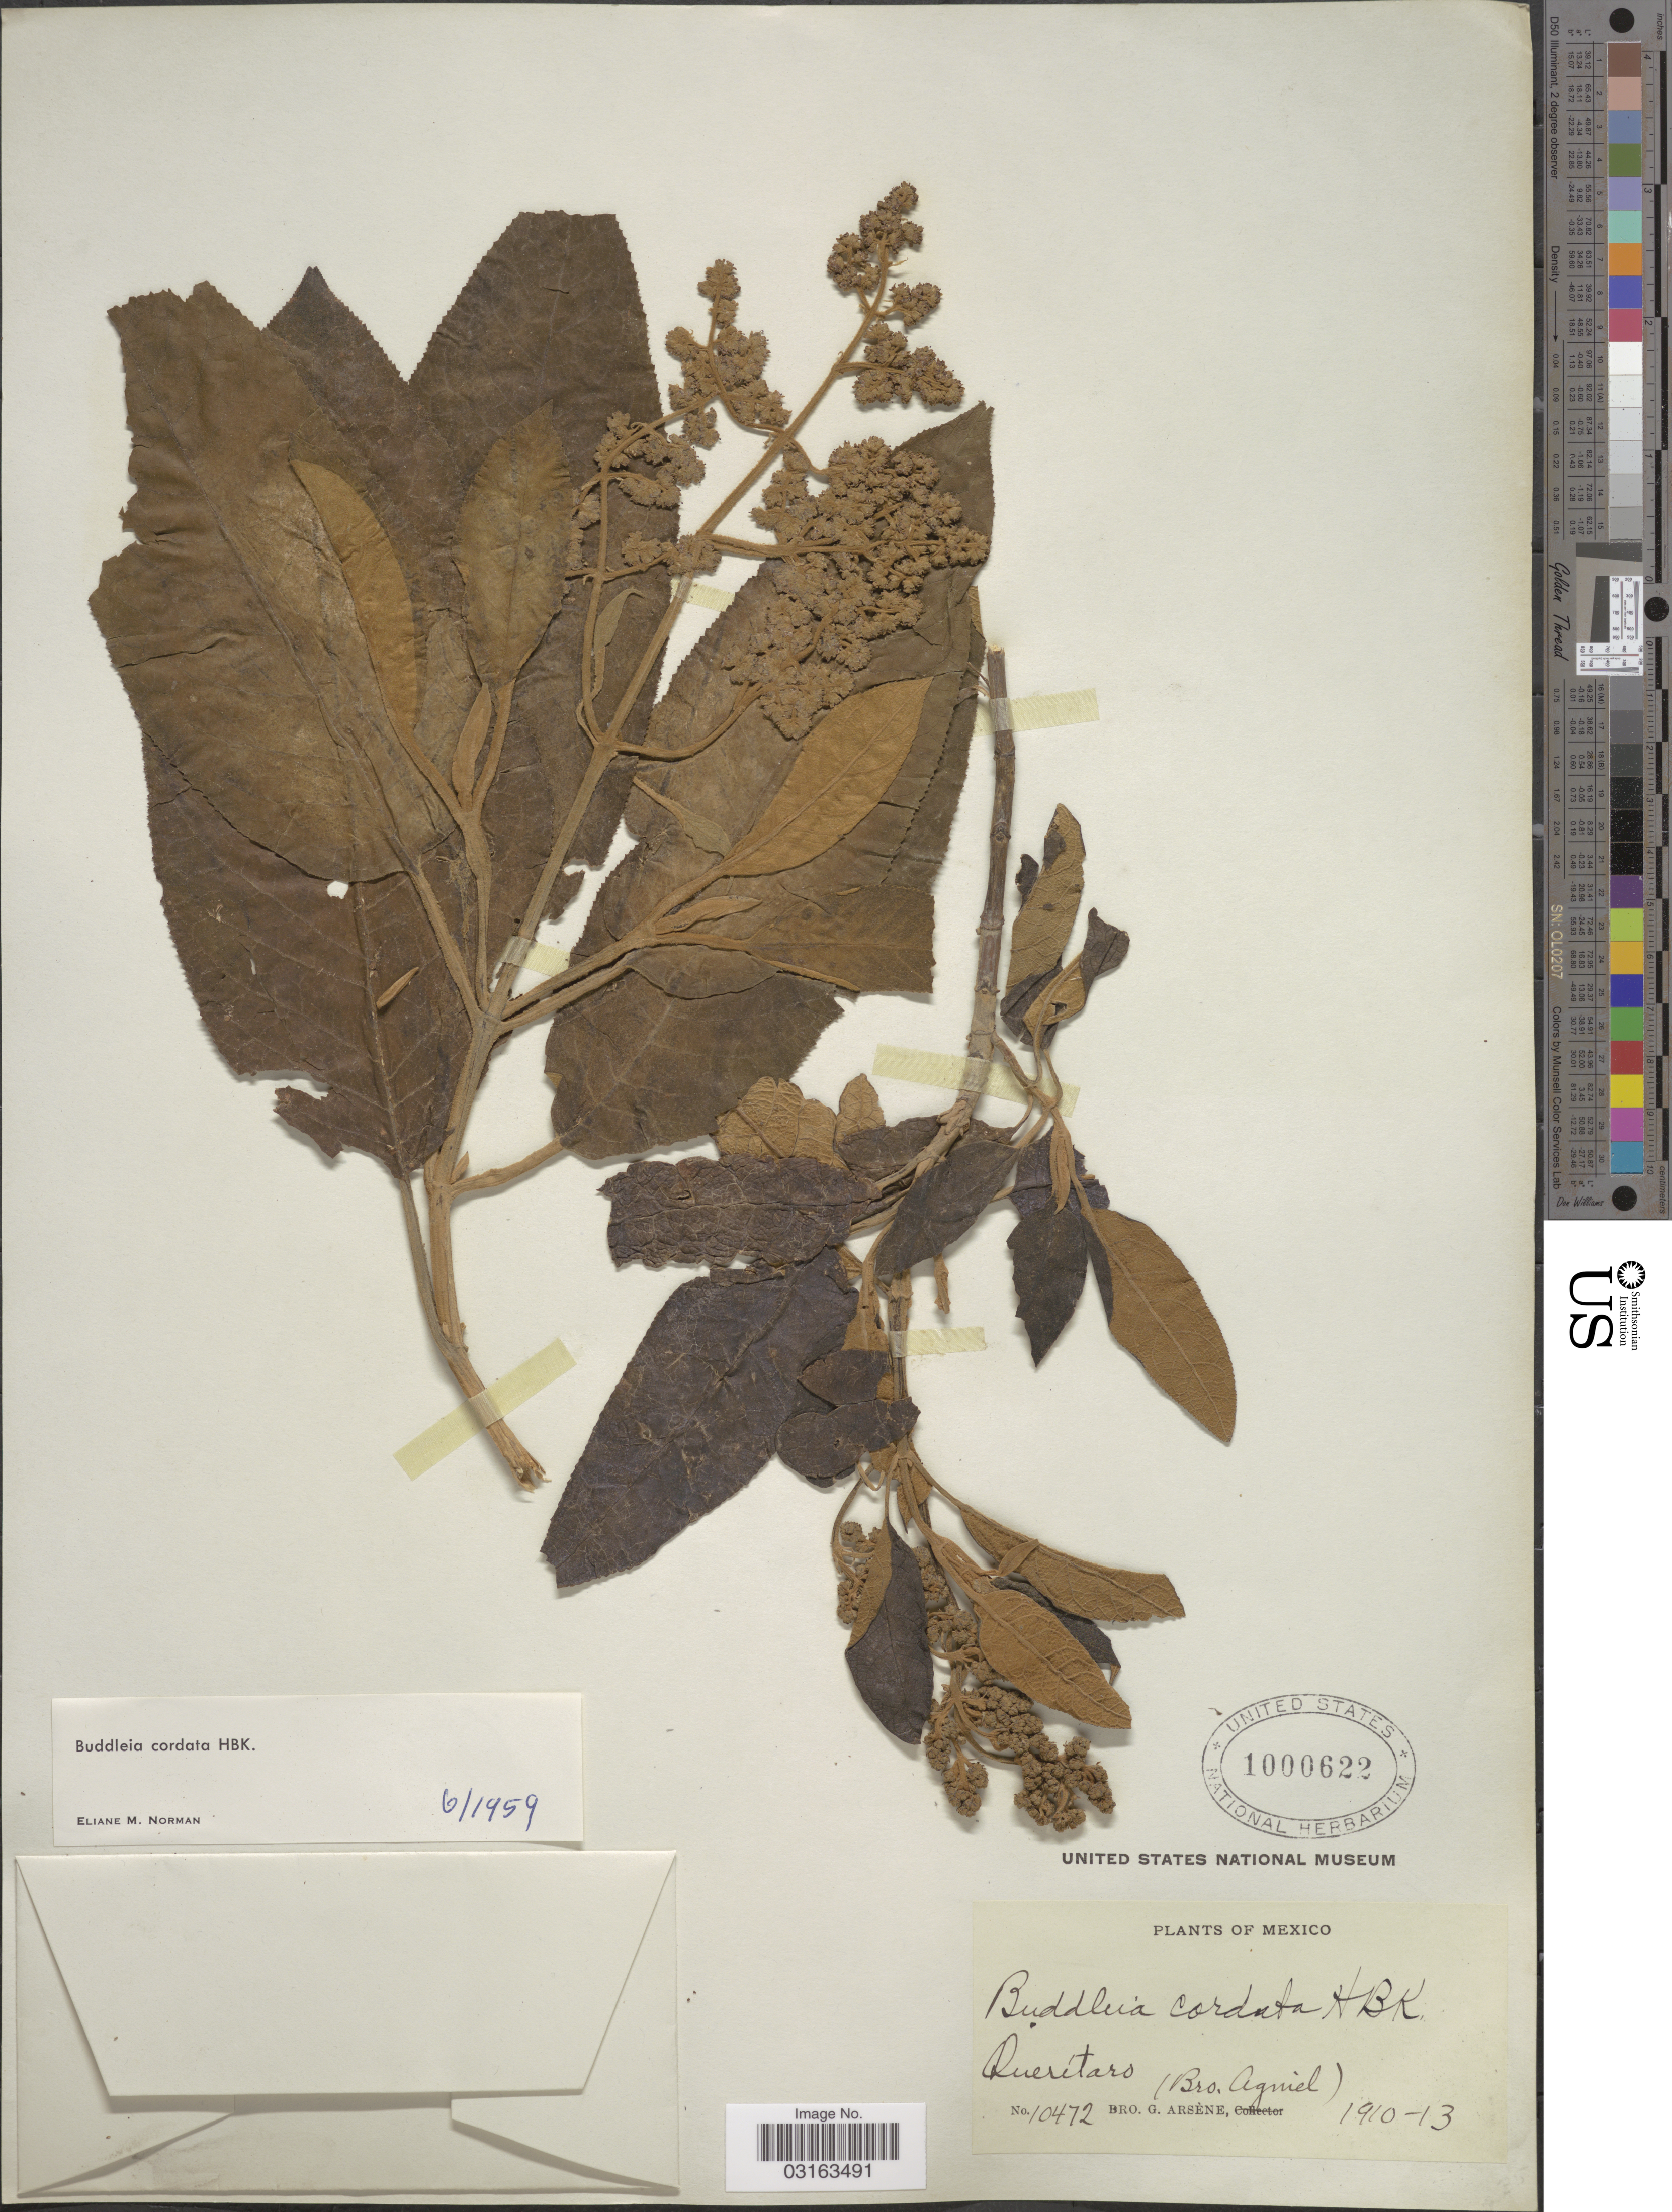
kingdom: Plantae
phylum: Tracheophyta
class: Magnoliopsida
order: Lamiales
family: Scrophulariaceae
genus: Buddleja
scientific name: Buddleja cordata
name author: Kunth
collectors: Bro. G. Arsène & Bro. Agniel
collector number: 10472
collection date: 1910/1913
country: Mexico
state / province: Querétaro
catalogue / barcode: US 1000622